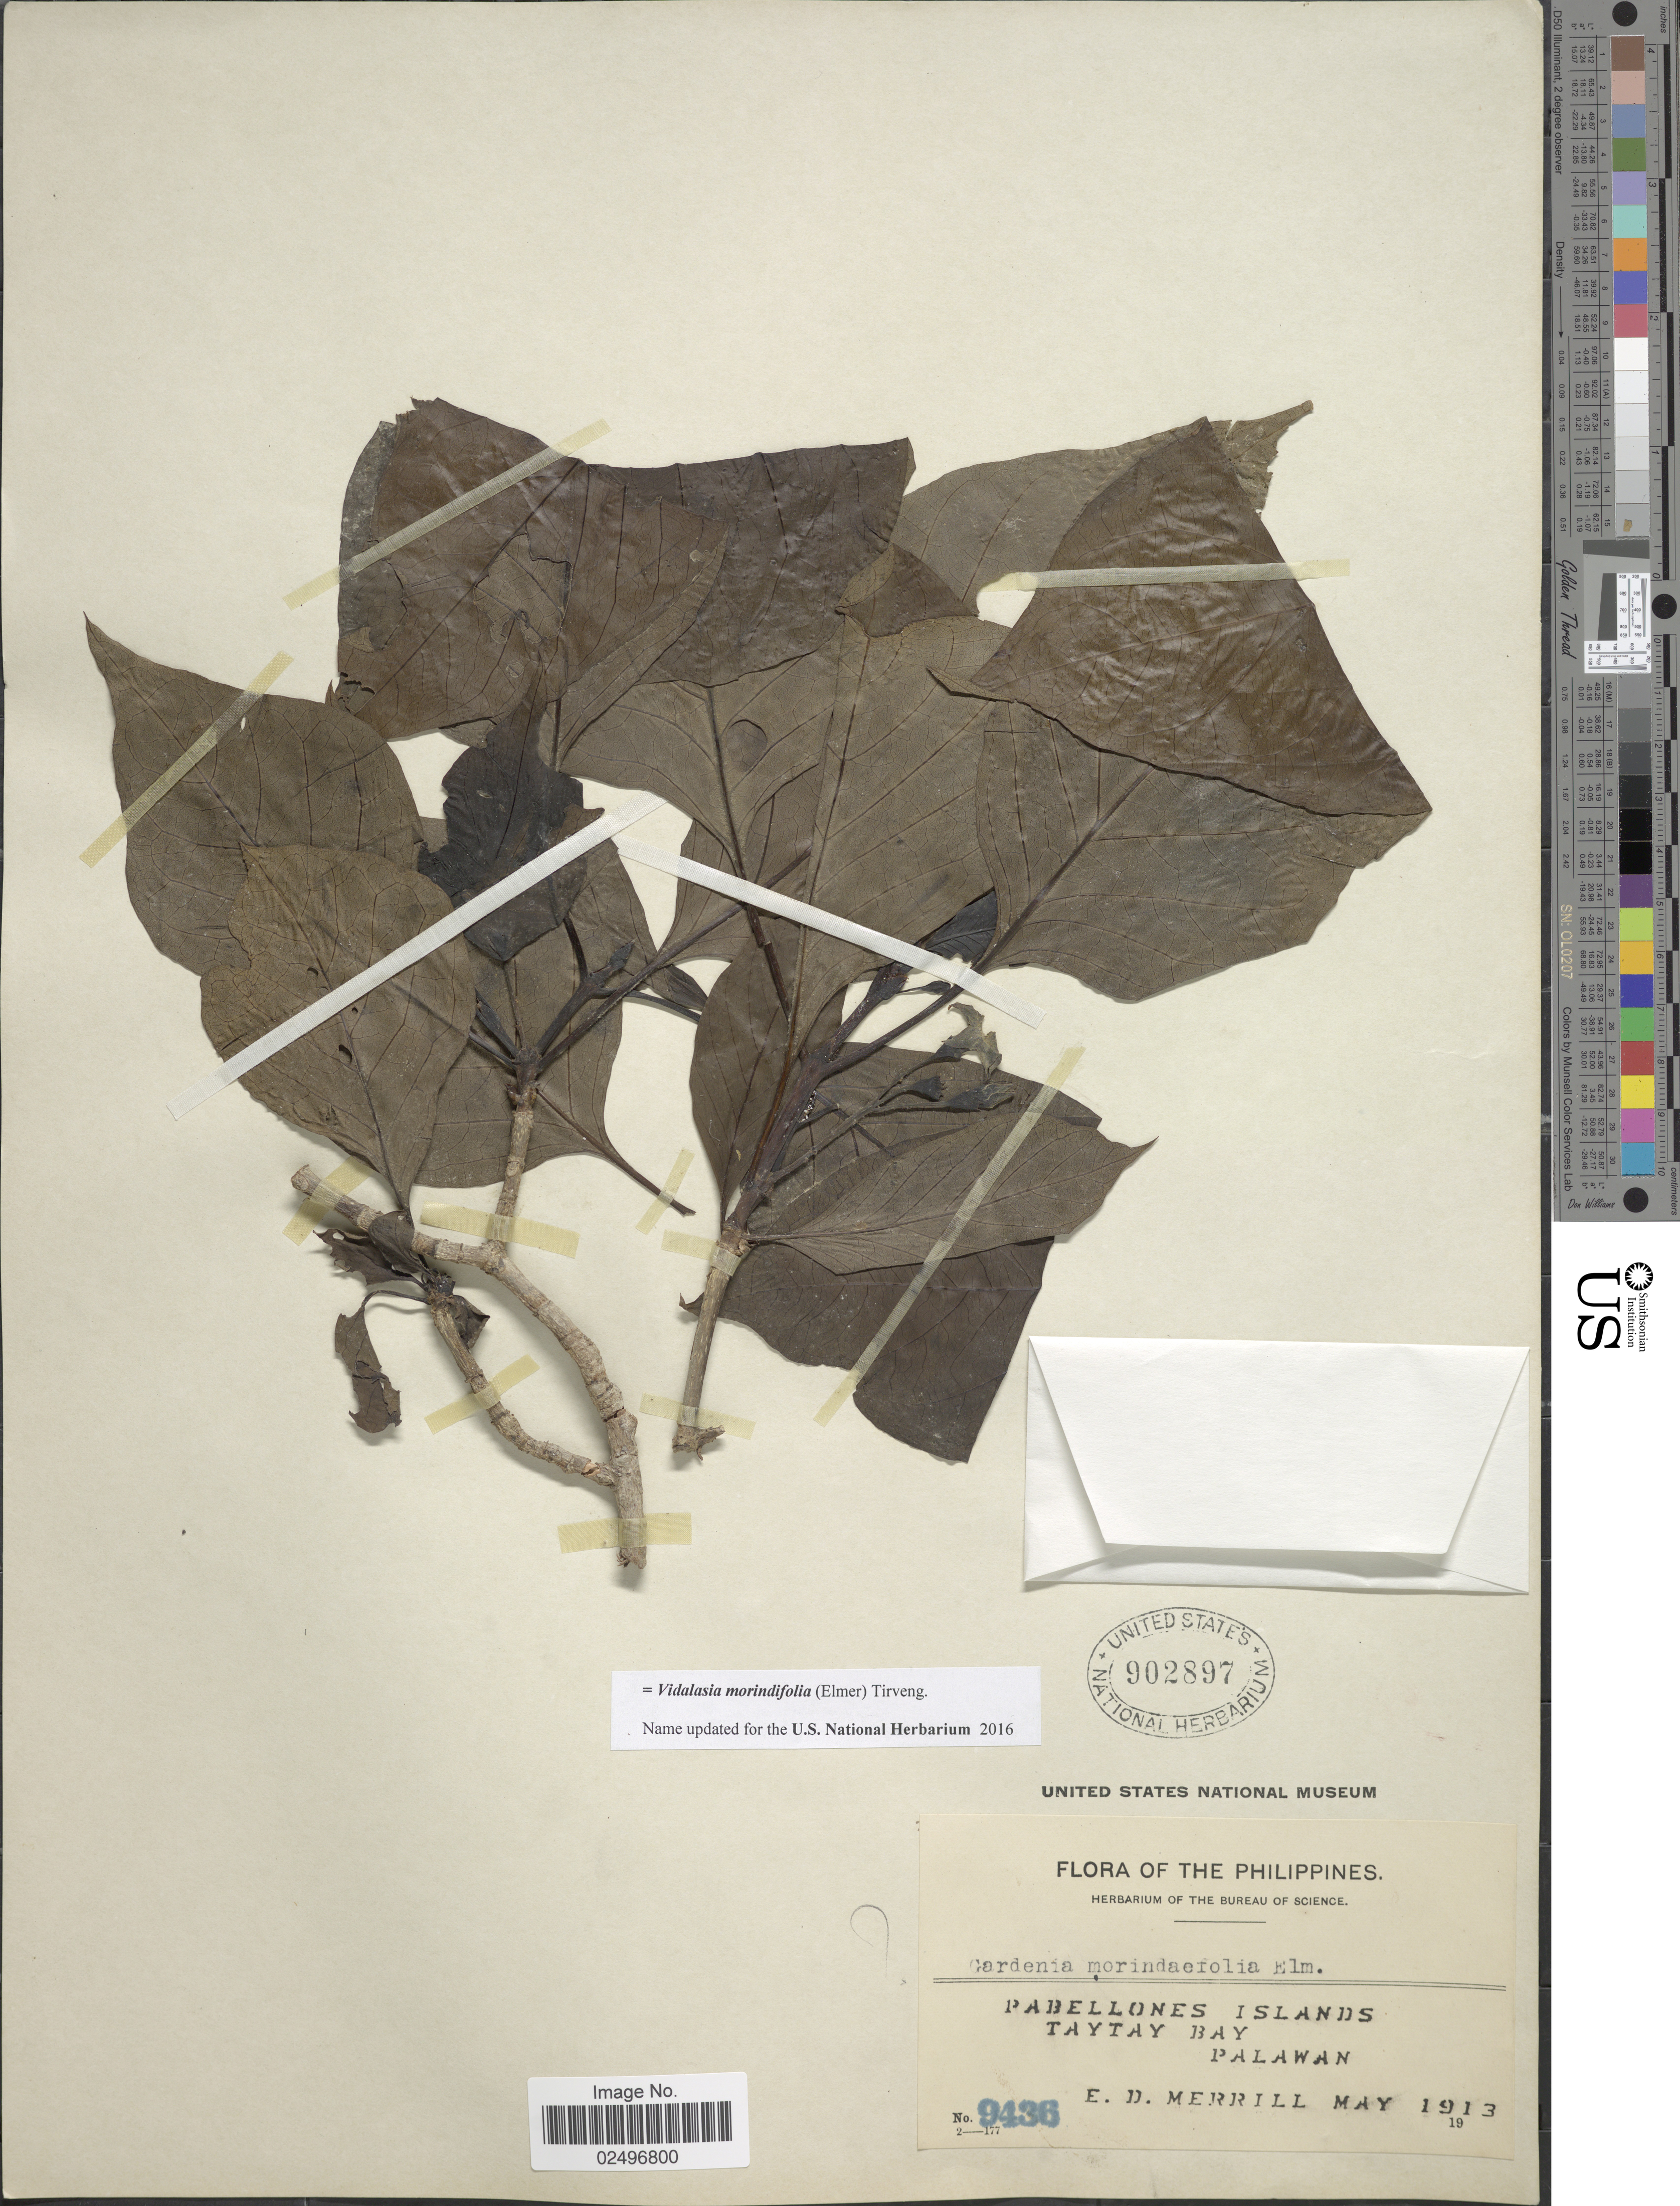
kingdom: Plantae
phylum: Tracheophyta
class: Magnoliopsida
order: Gentianales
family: Rubiaceae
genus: Vidalasia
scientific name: Vidalasia morindifolia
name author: (Elmer) Tirveng.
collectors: E. D. Merrill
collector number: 9436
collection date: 1913-05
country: Philippines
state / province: Mimaropa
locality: Pabellones Islands, Taytay Bay, Palawan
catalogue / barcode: US 902897